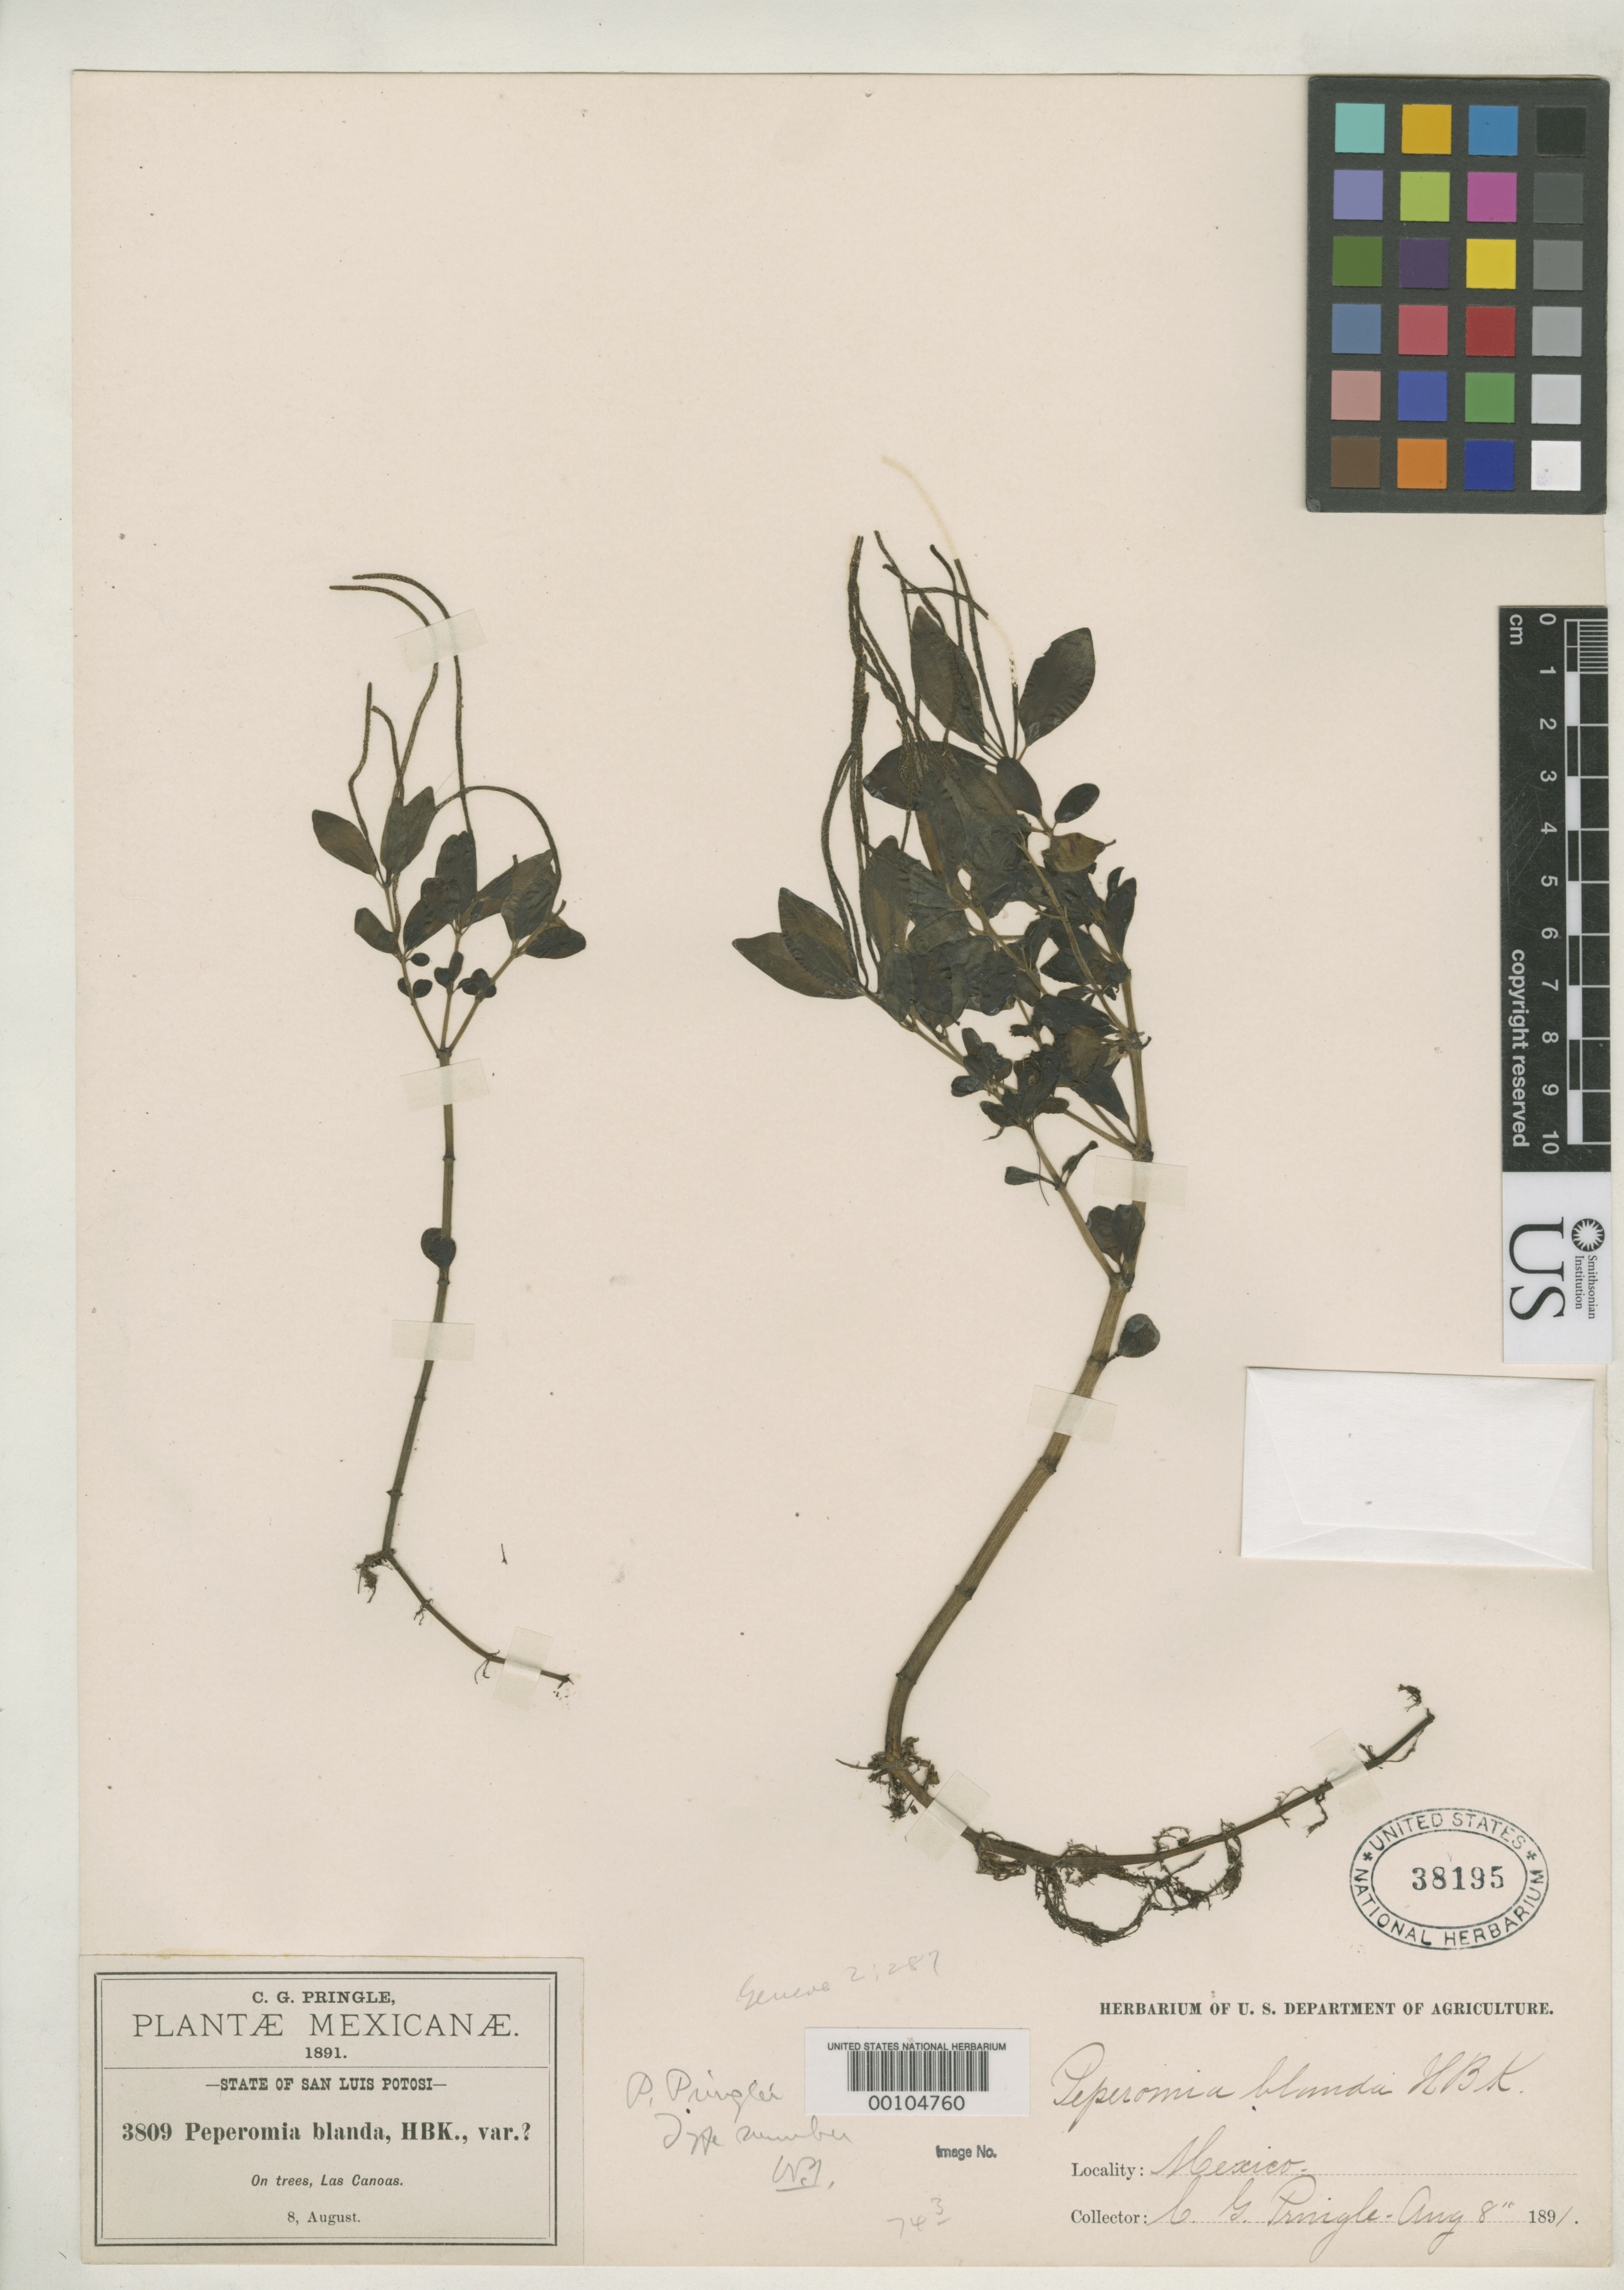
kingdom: Plantae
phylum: Tracheophyta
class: Magnoliopsida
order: Piperales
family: Piperaceae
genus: Peperomia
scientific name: Peperomia pringlei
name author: C. DC.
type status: Isotype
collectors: C. G. Pringle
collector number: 3809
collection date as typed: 08 Aug 1891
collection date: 1891-08-08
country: Mexico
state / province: San Luis Potosi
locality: Las Canvas.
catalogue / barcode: US 38195